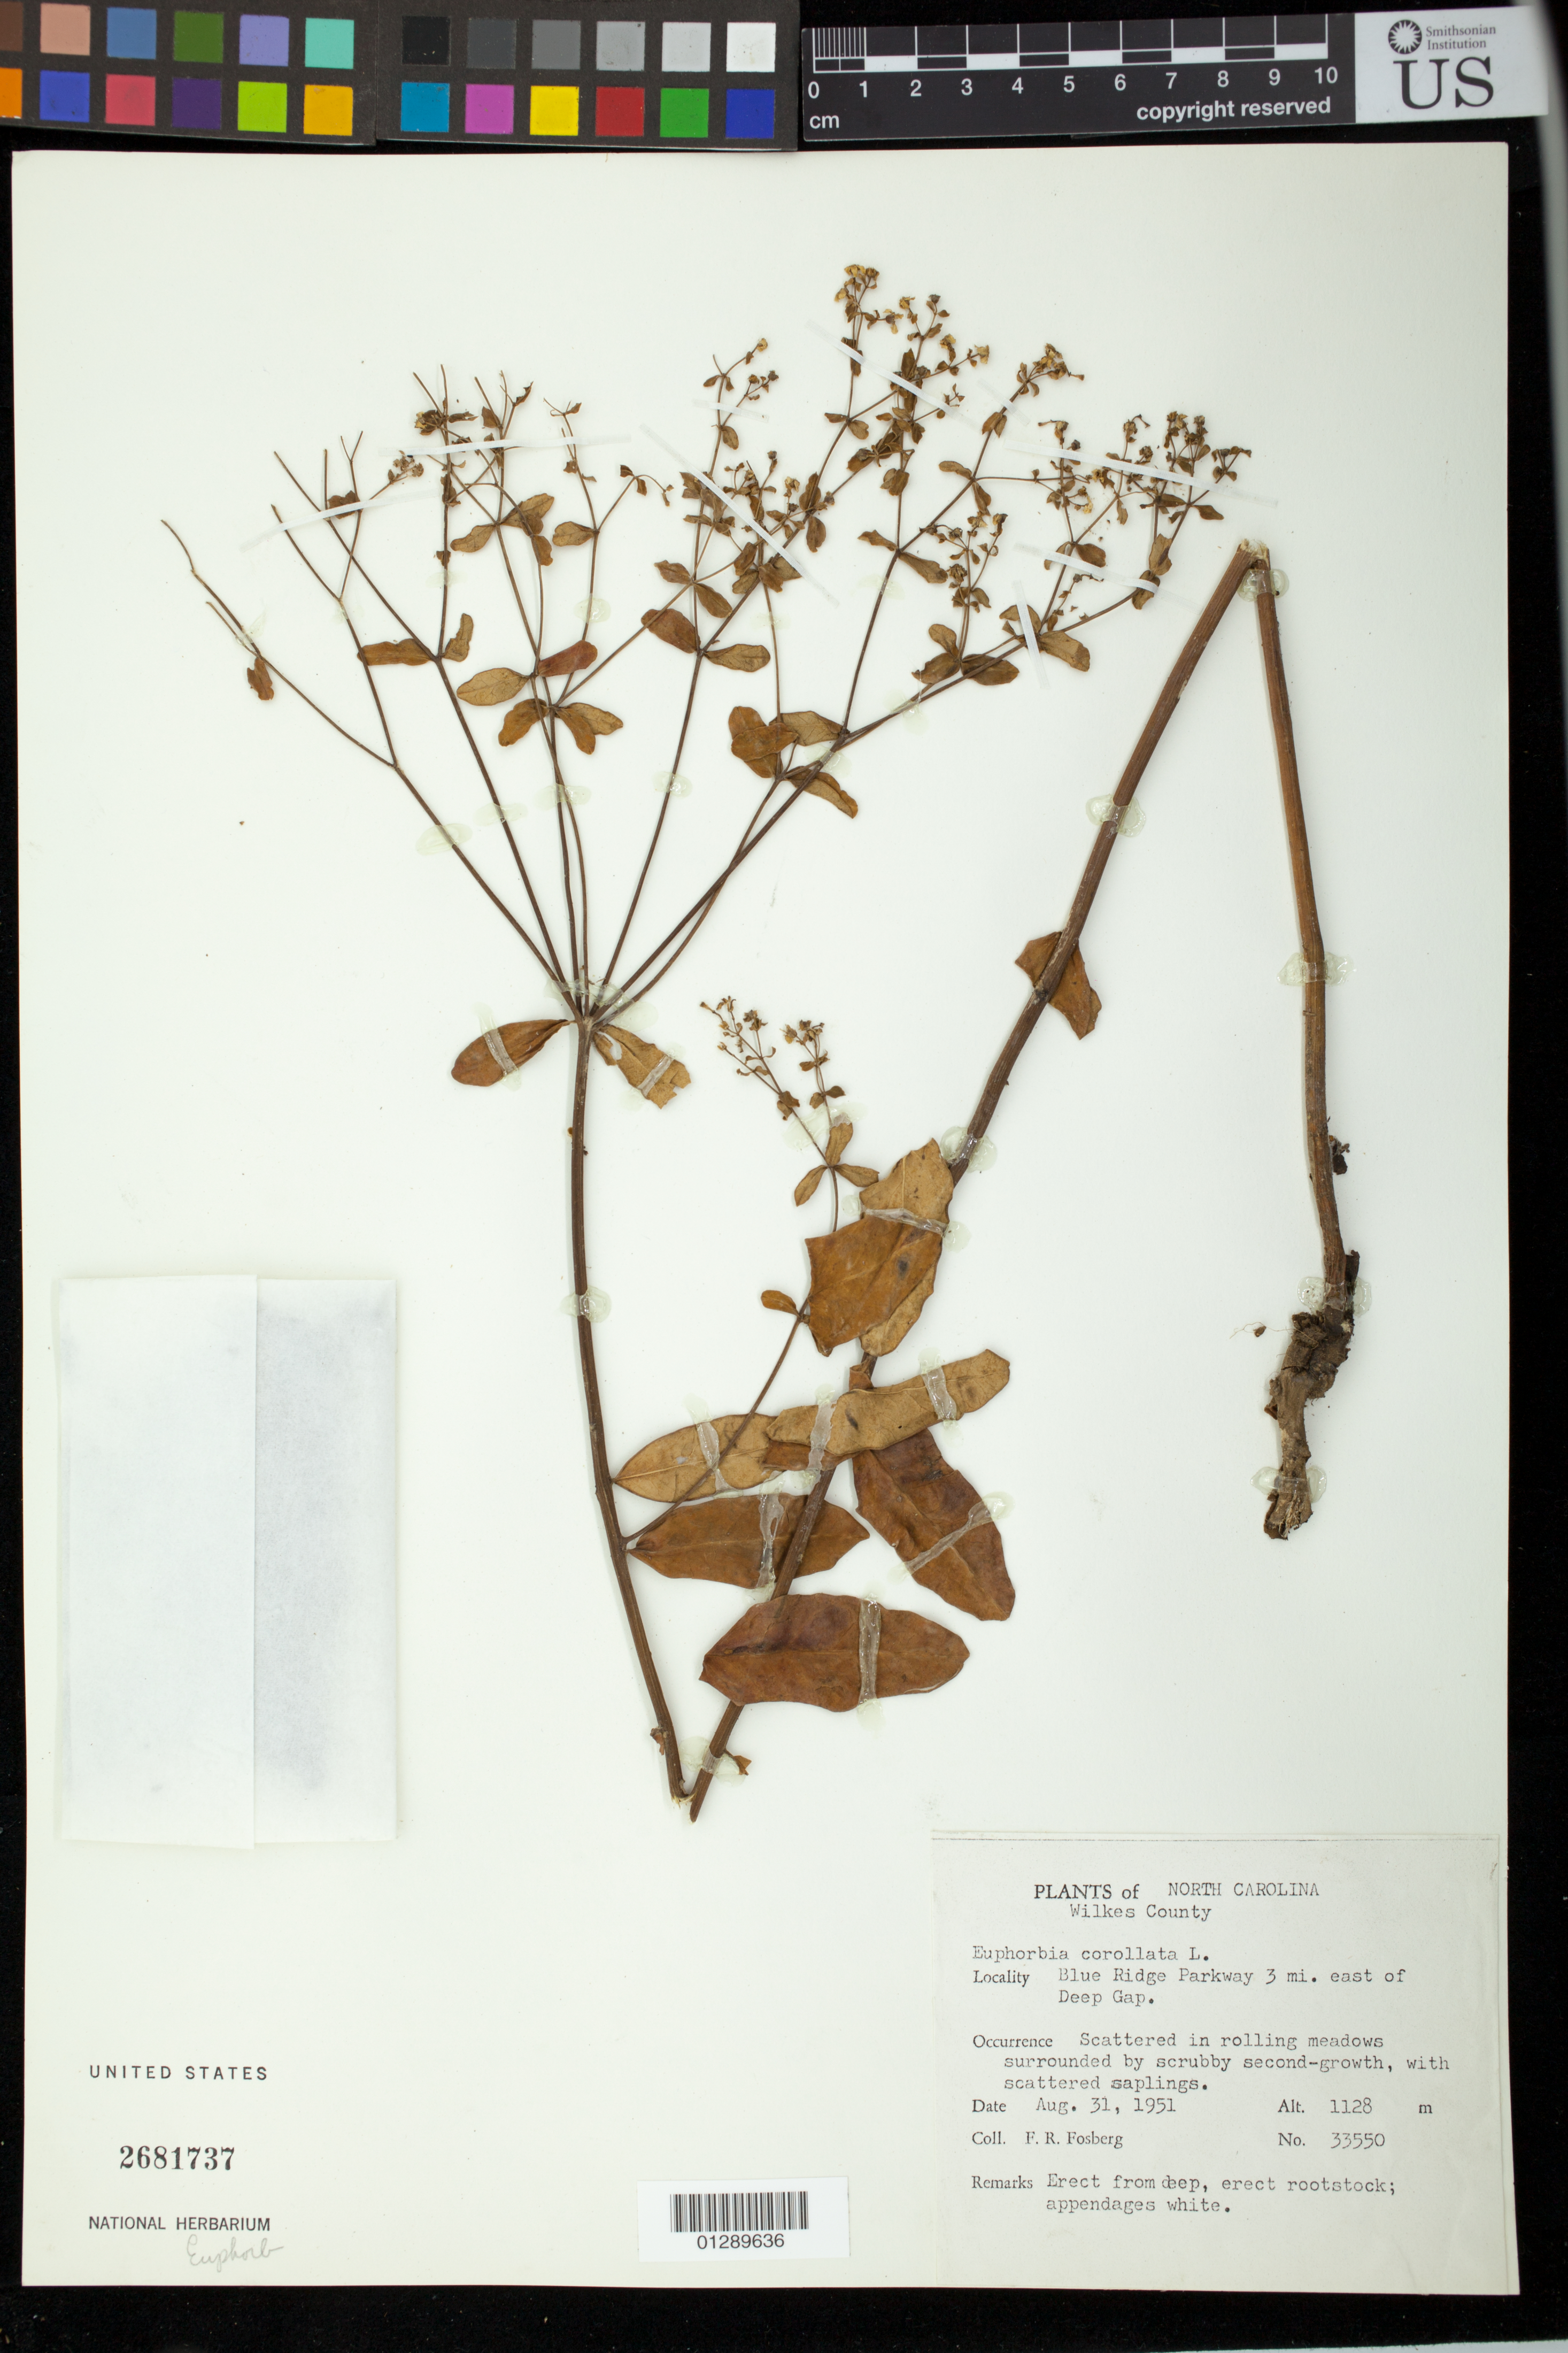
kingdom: Plantae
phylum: Tracheophyta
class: Magnoliopsida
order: Malpighiales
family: Euphorbiaceae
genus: Euphorbia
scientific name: Euphorbia corollata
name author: L.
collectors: F. R. Fosberg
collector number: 33550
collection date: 1951-08-31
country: United States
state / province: North Carolina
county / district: Wilkes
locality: Blue Ridge Parkway 3 mi. east of Deep Gap.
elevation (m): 1128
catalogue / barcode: US 2681737